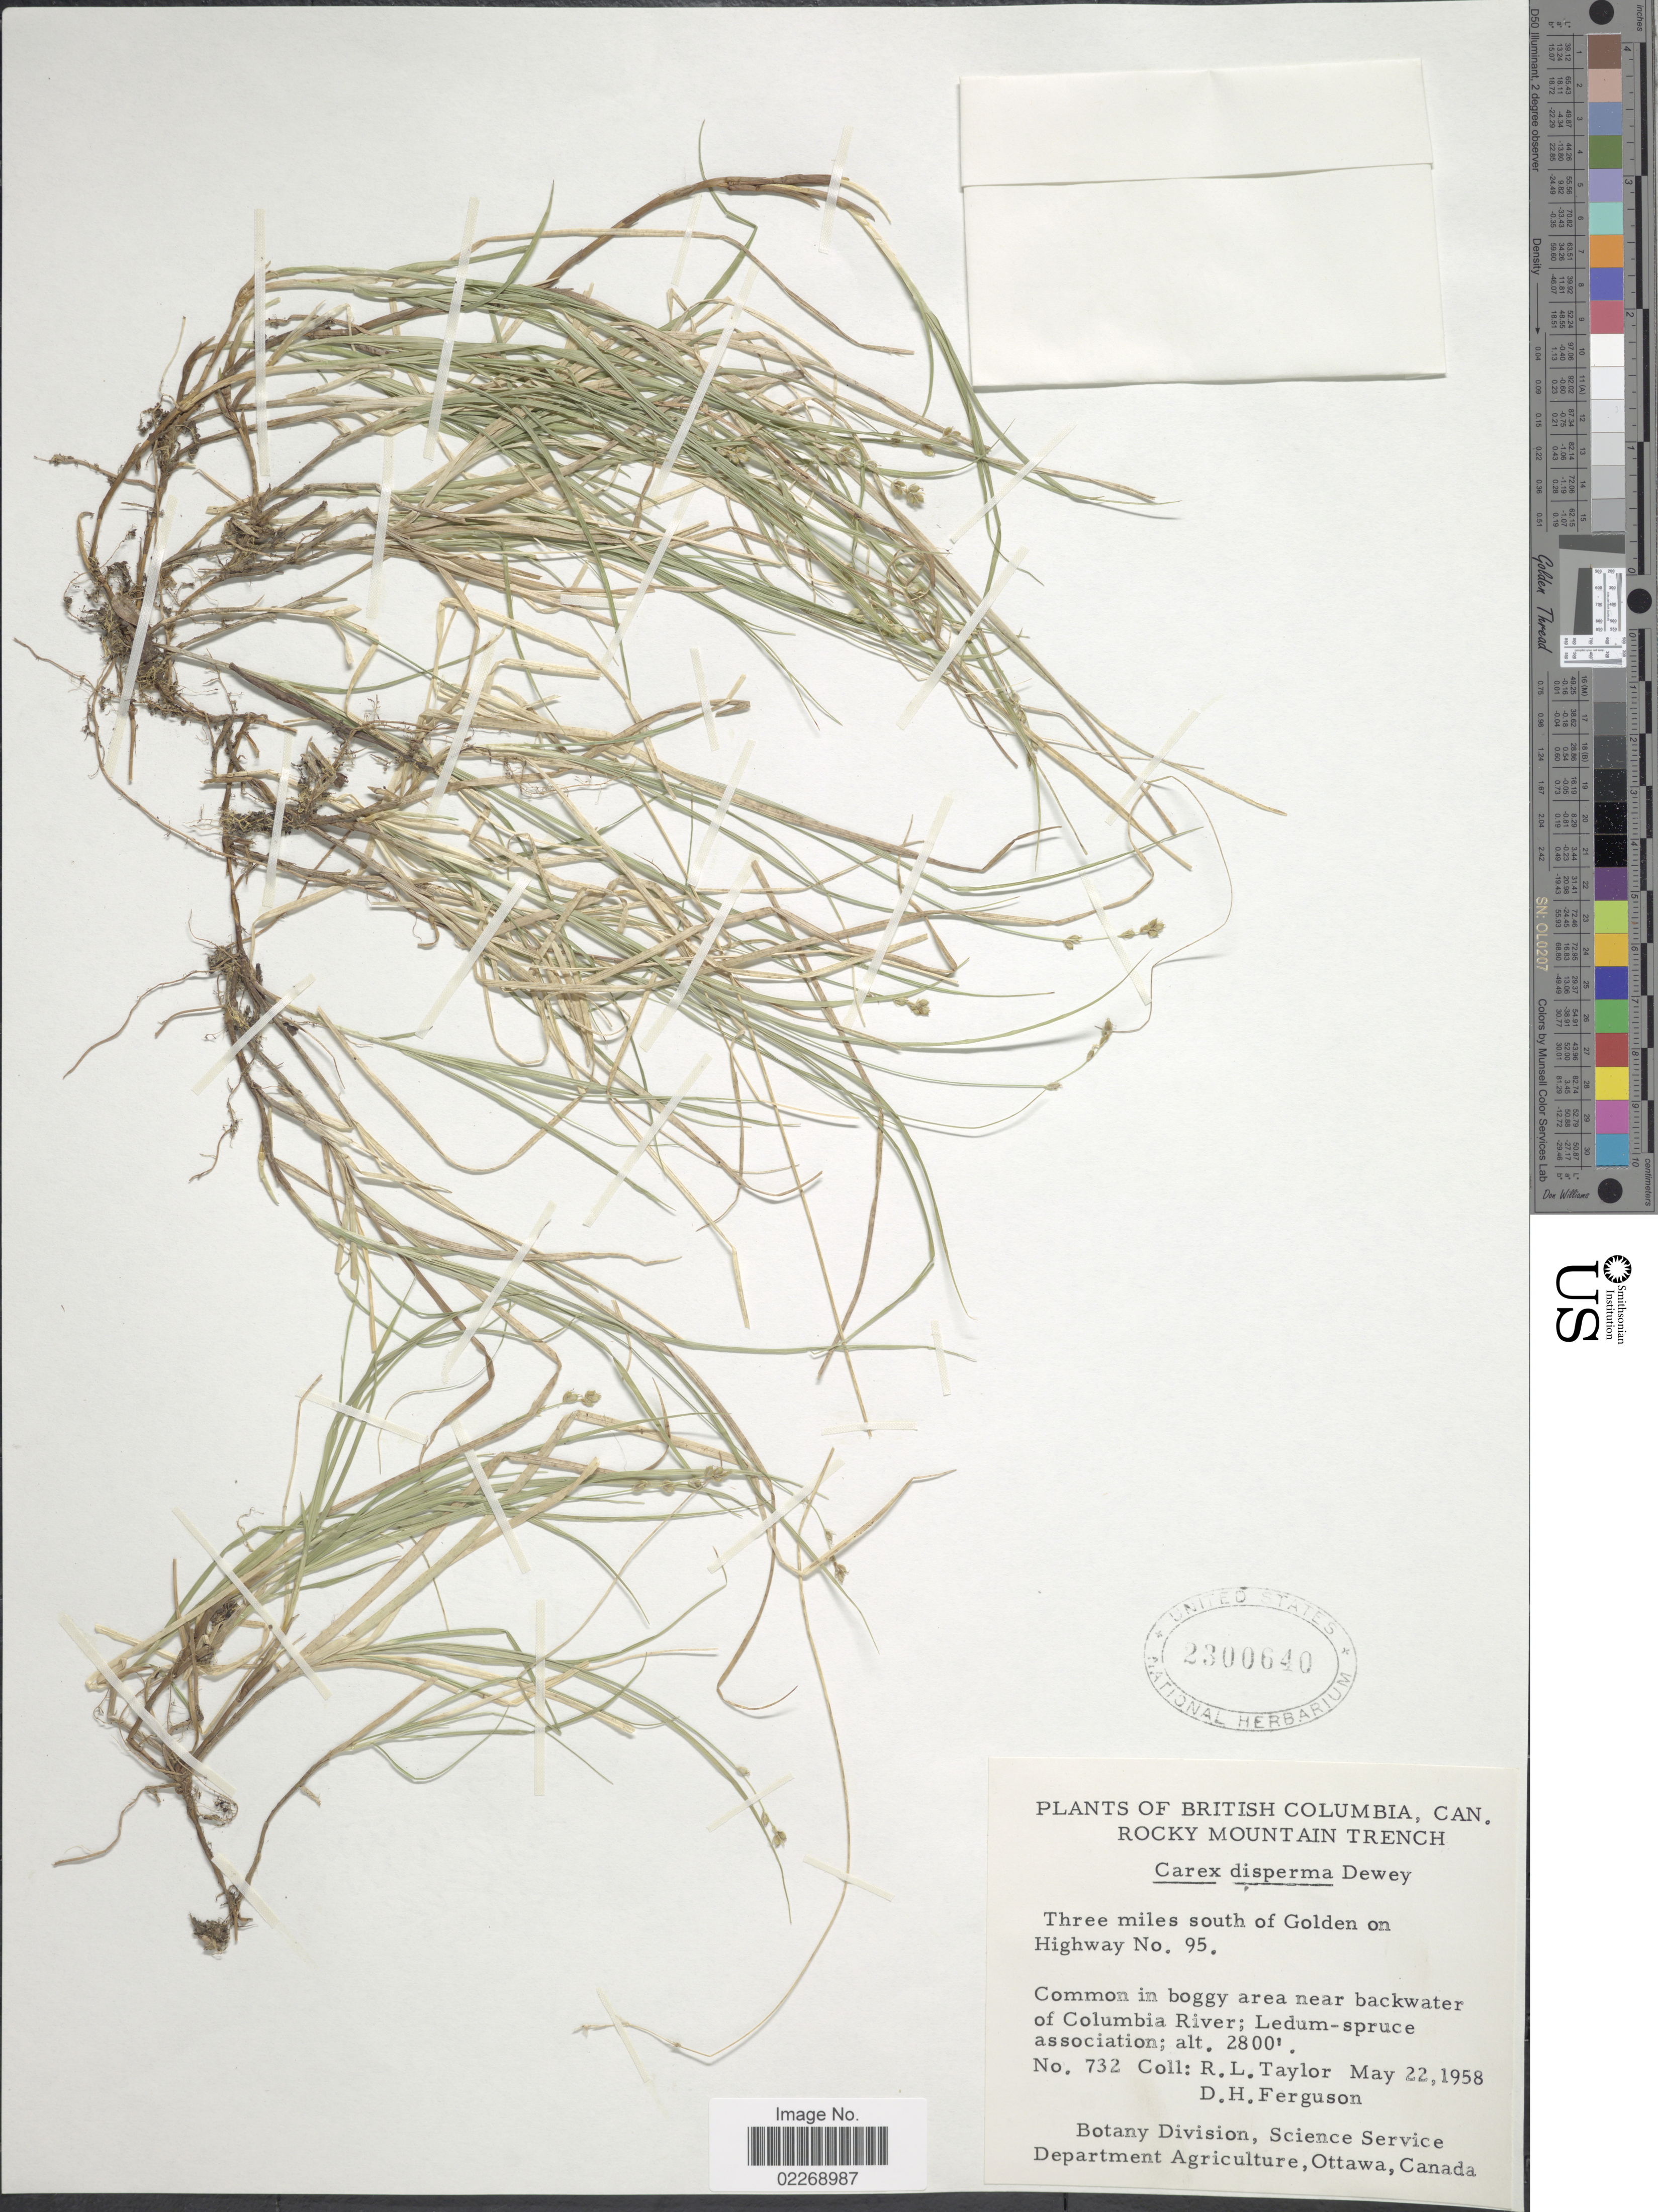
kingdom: Plantae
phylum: Tracheophyta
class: Liliopsida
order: Poales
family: Cyperaceae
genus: Carex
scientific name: Carex disperma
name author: Dewey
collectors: R. Taylor & D. Ferguson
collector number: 732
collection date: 1958-05-22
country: Canada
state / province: British Columbia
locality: Rocky Mountain Trench, Three miles south of Golden on Highway No. 95, Common in boggy area near backwater of Columbia River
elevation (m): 853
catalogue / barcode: US 2300640